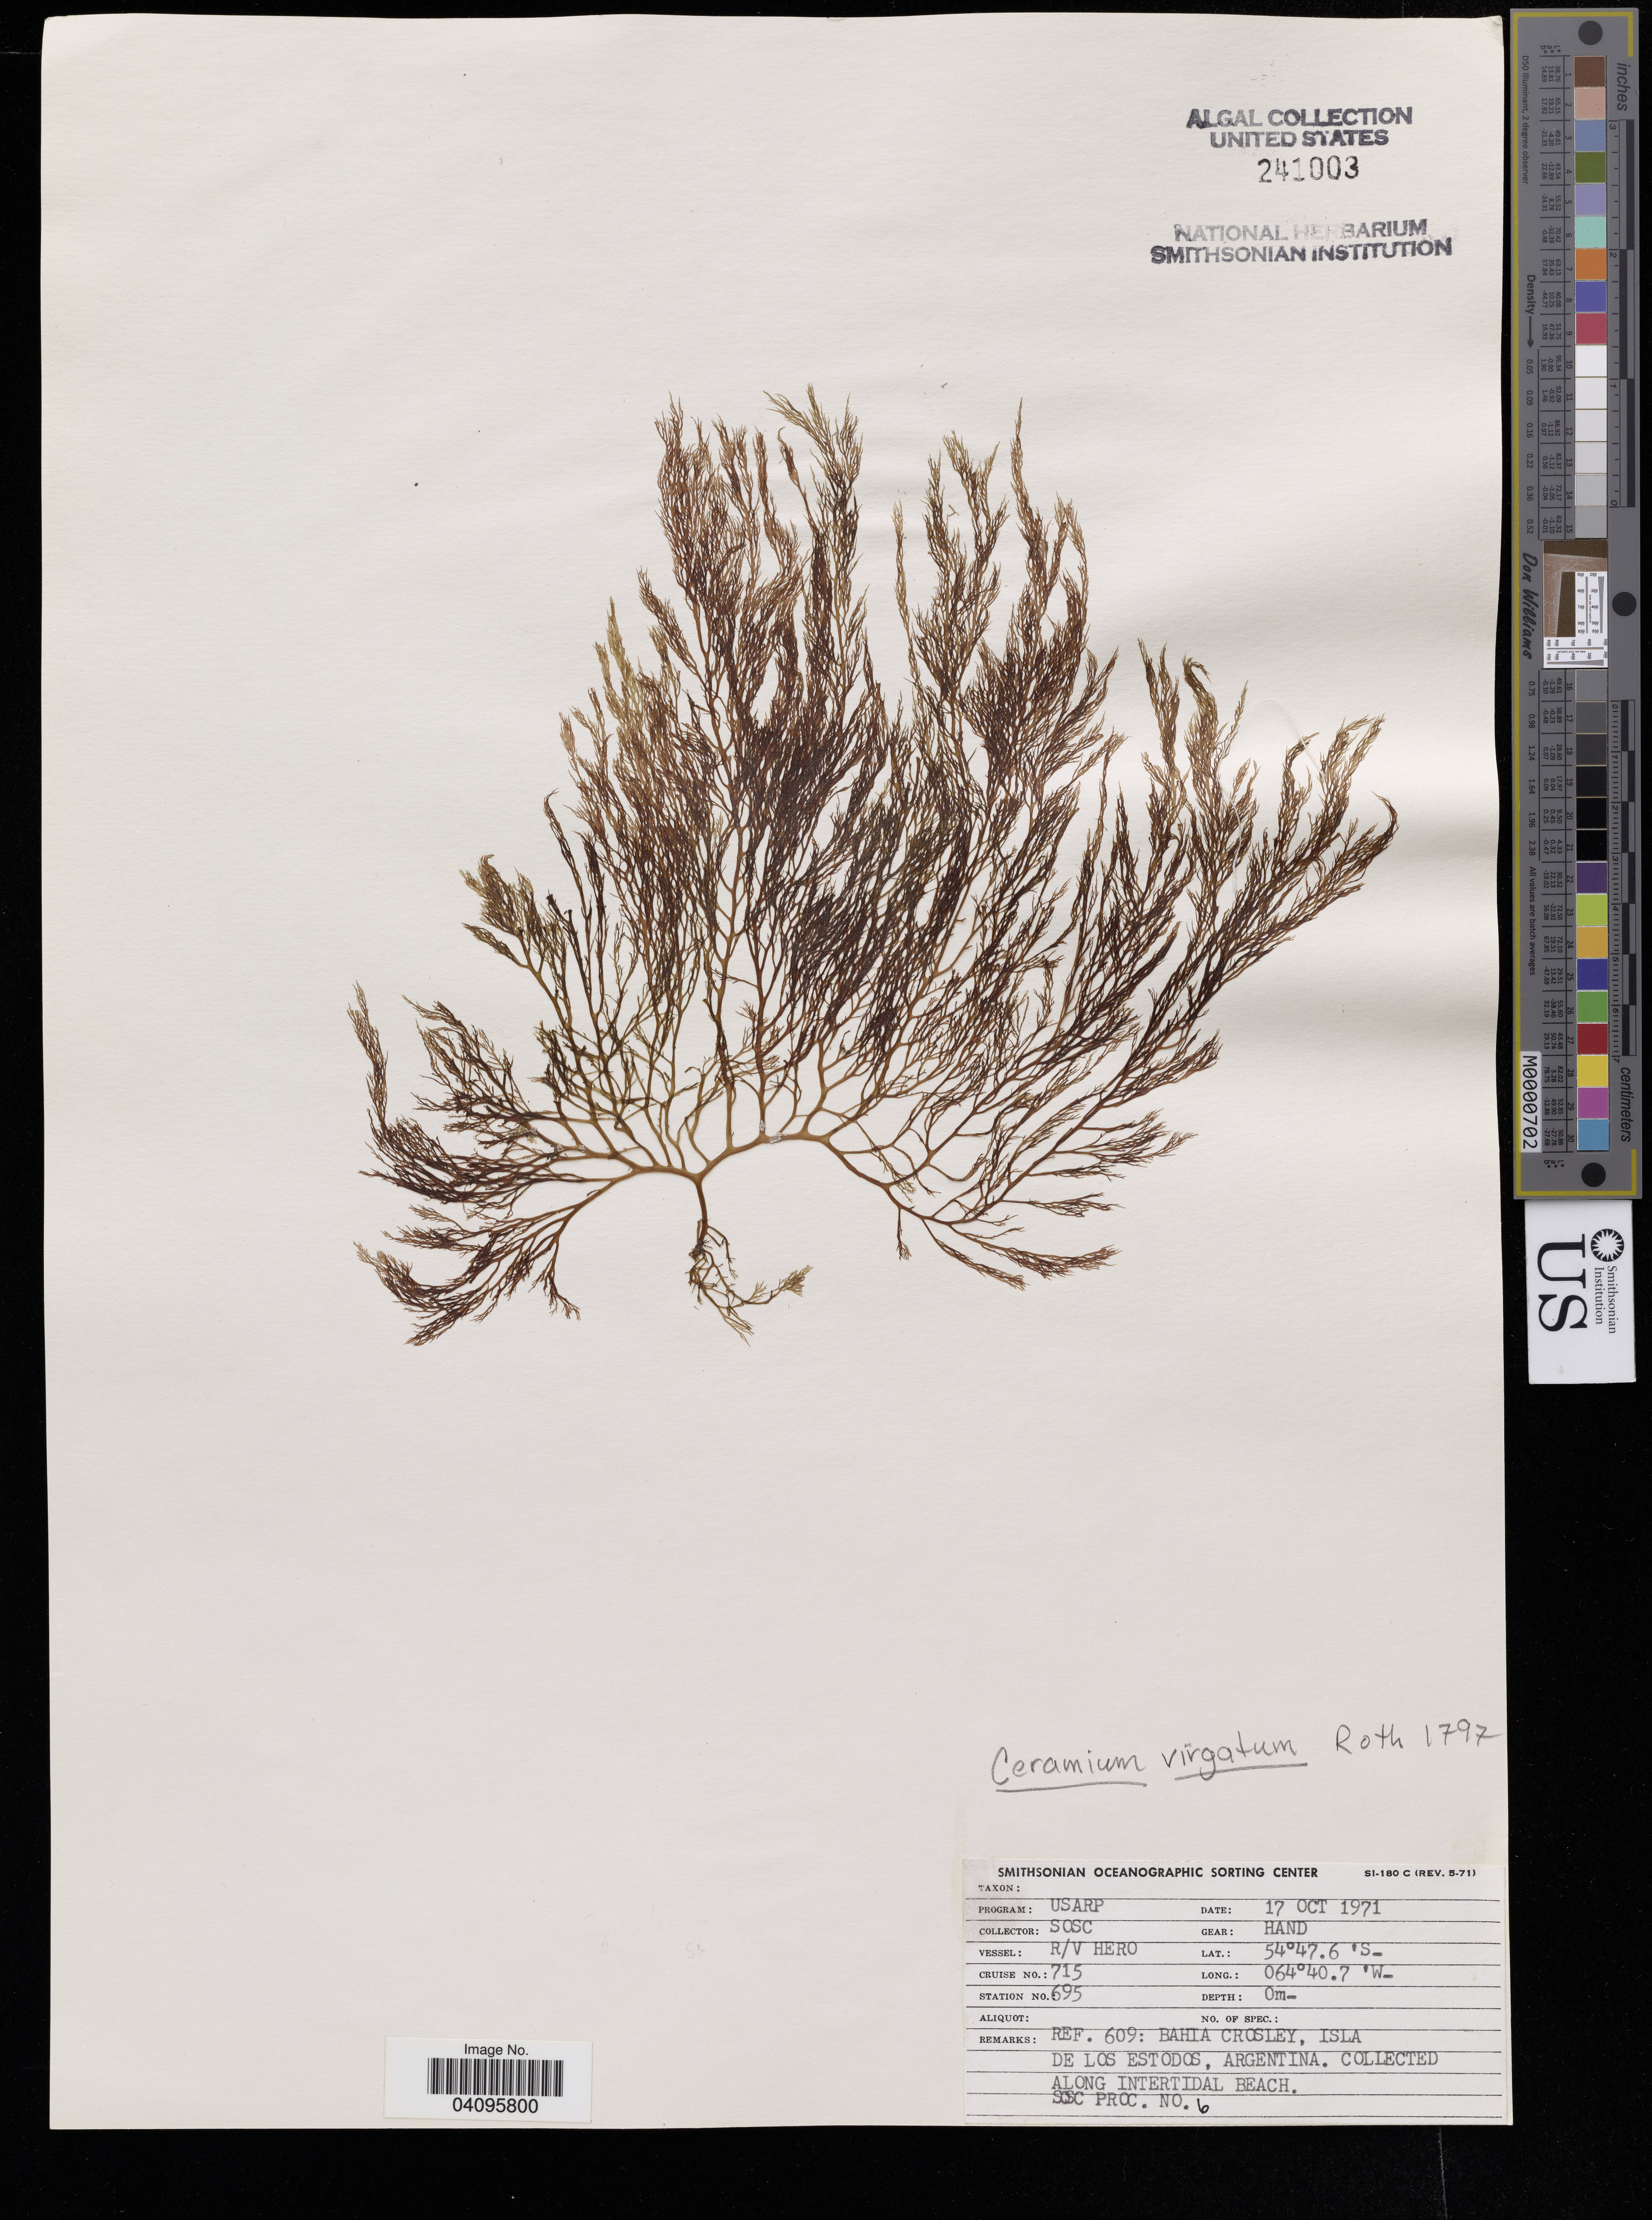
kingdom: Plantae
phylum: Rhodophyta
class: Florideophyceae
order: Ceramiales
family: Ceramiaceae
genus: Ceramium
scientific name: Ceramium virgatum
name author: Roth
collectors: SOSC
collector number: SOSC PROC. NO. 6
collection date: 1971-10-17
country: Argentina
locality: Bahia Crosley, Isla de Los Estados.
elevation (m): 0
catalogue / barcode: US 241003